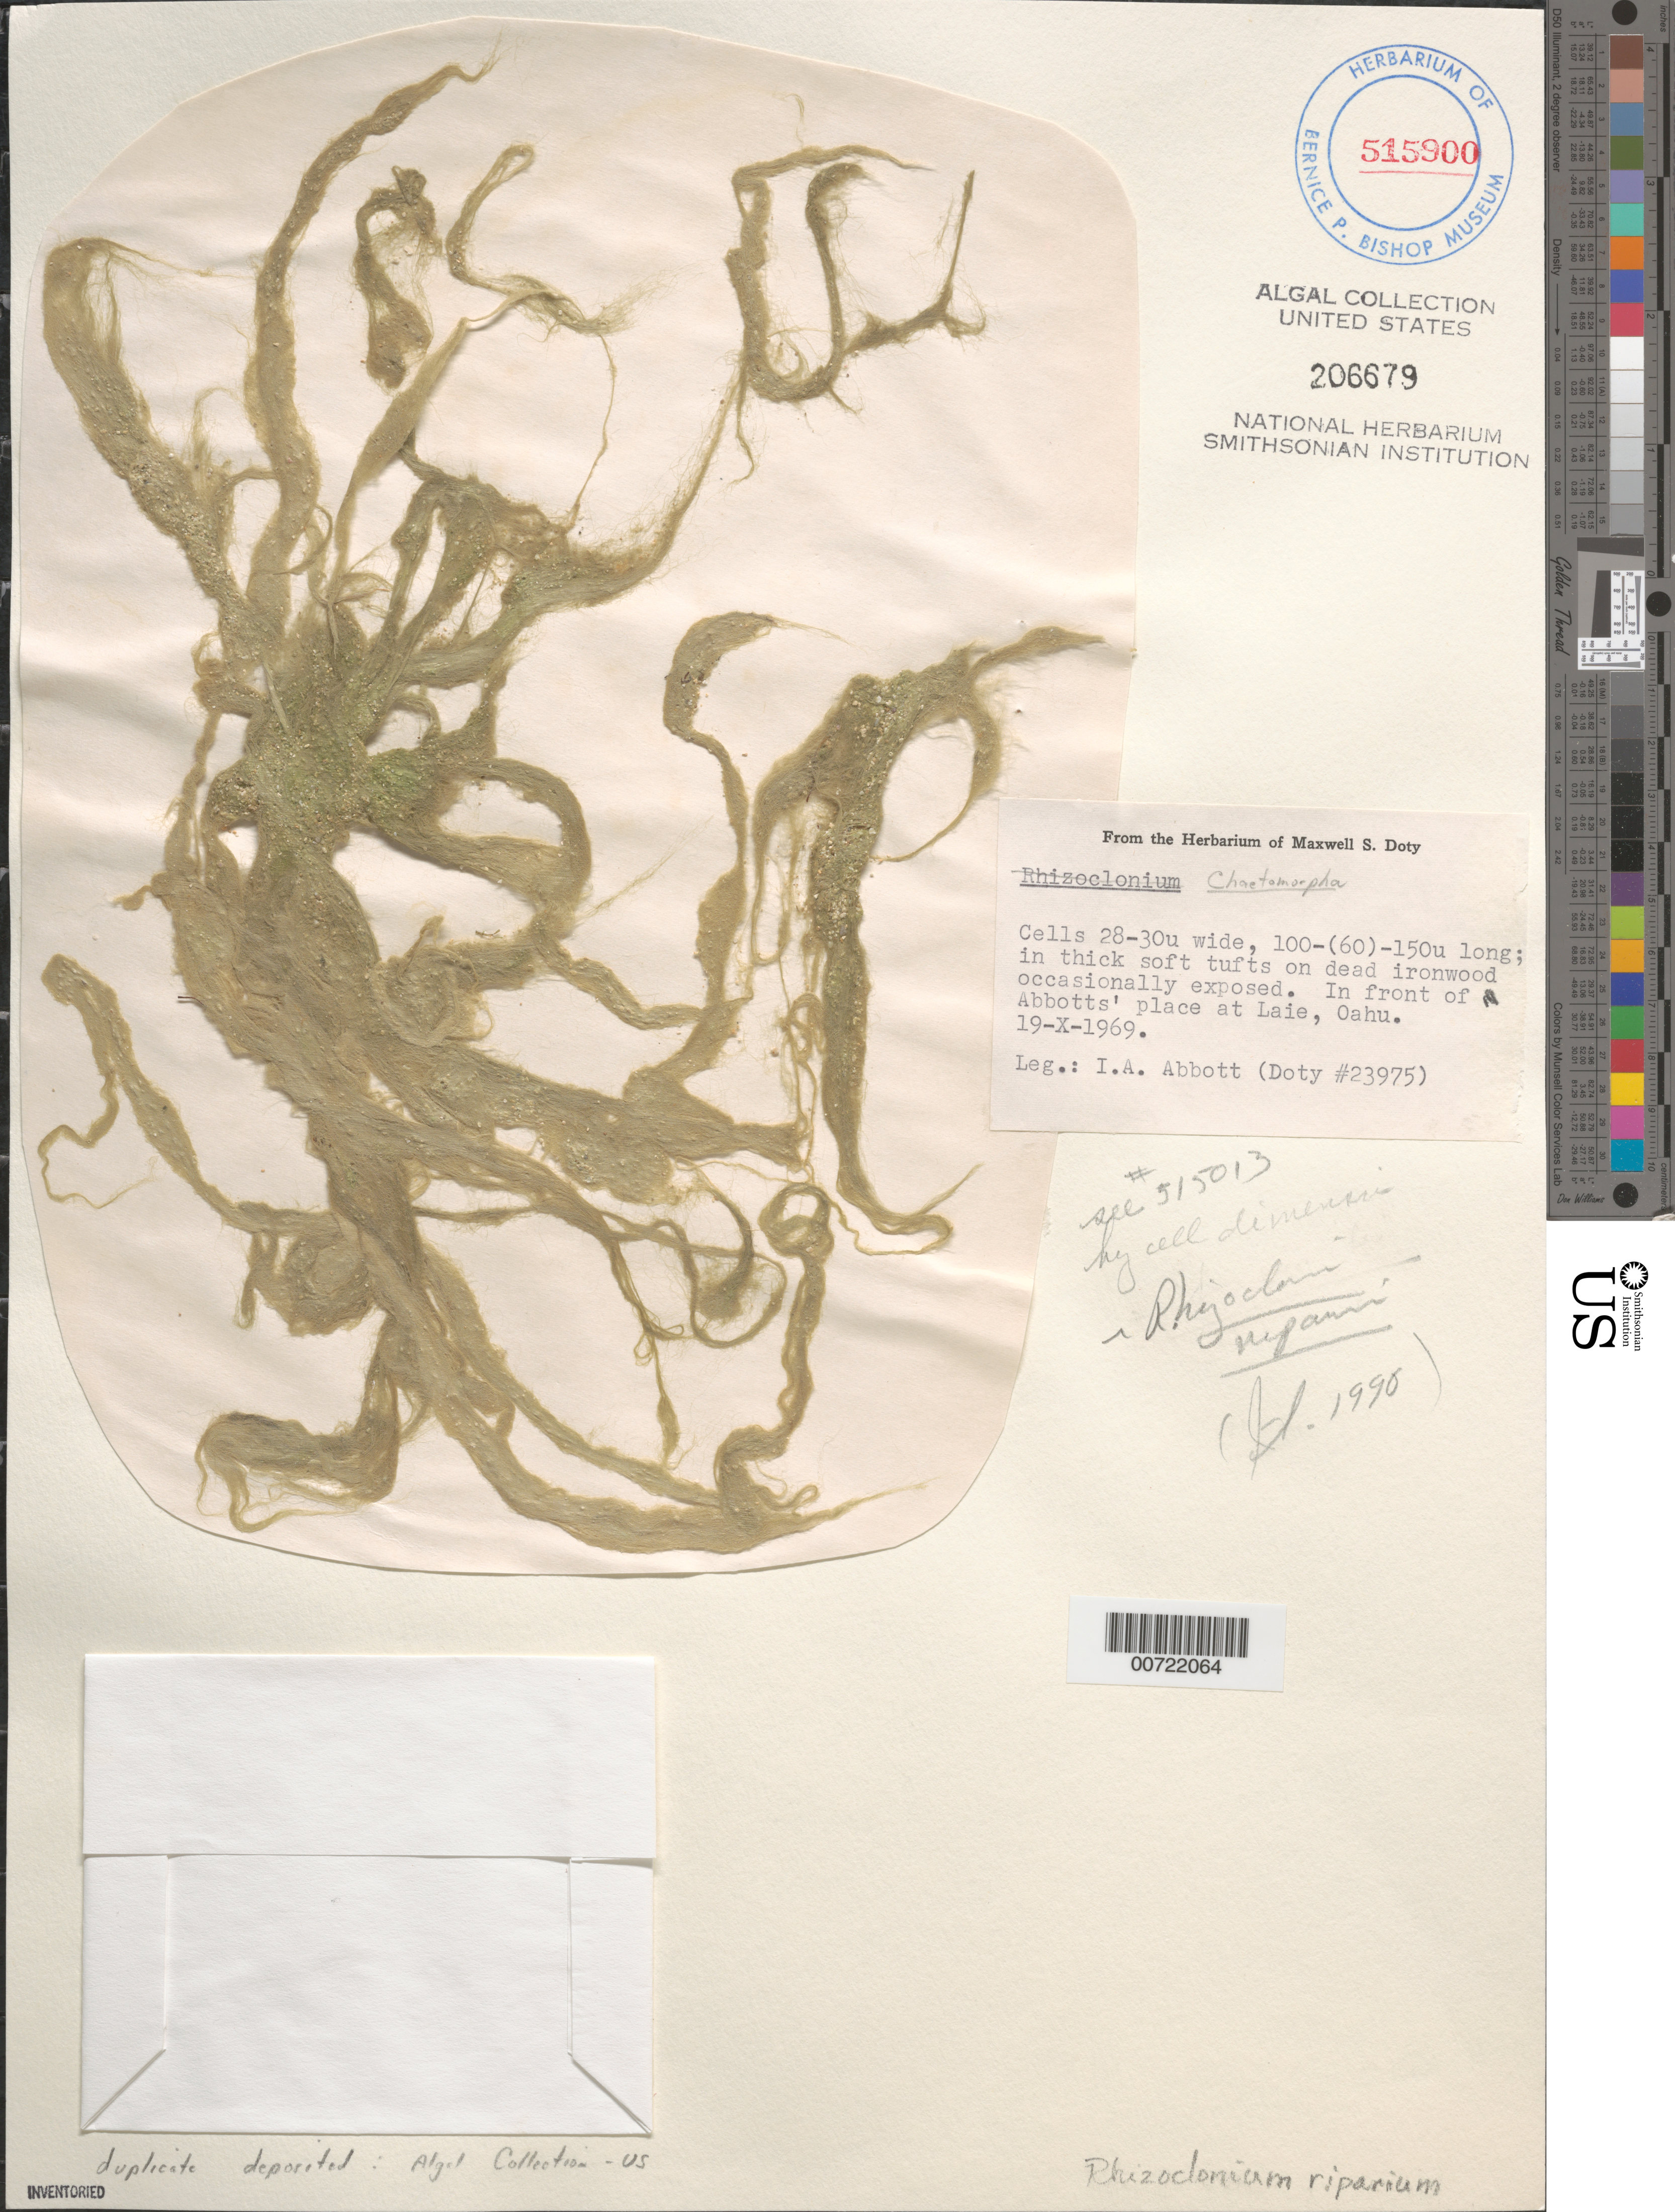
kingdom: Plantae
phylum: Chlorophyta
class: Ulvophyceae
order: Cladophorales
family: Cladophoraceae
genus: Rhizoclonium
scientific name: Rhizoclonium riparium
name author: (Roth) Harv.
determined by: Stewart, Joan G.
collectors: I. A. Abbott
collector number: MSD 23975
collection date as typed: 19 Oct 1969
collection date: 1969-10-19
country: United States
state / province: Hawaii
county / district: Honolulu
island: Oahu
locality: Laie, in front of Abbott's place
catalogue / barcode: US 206679